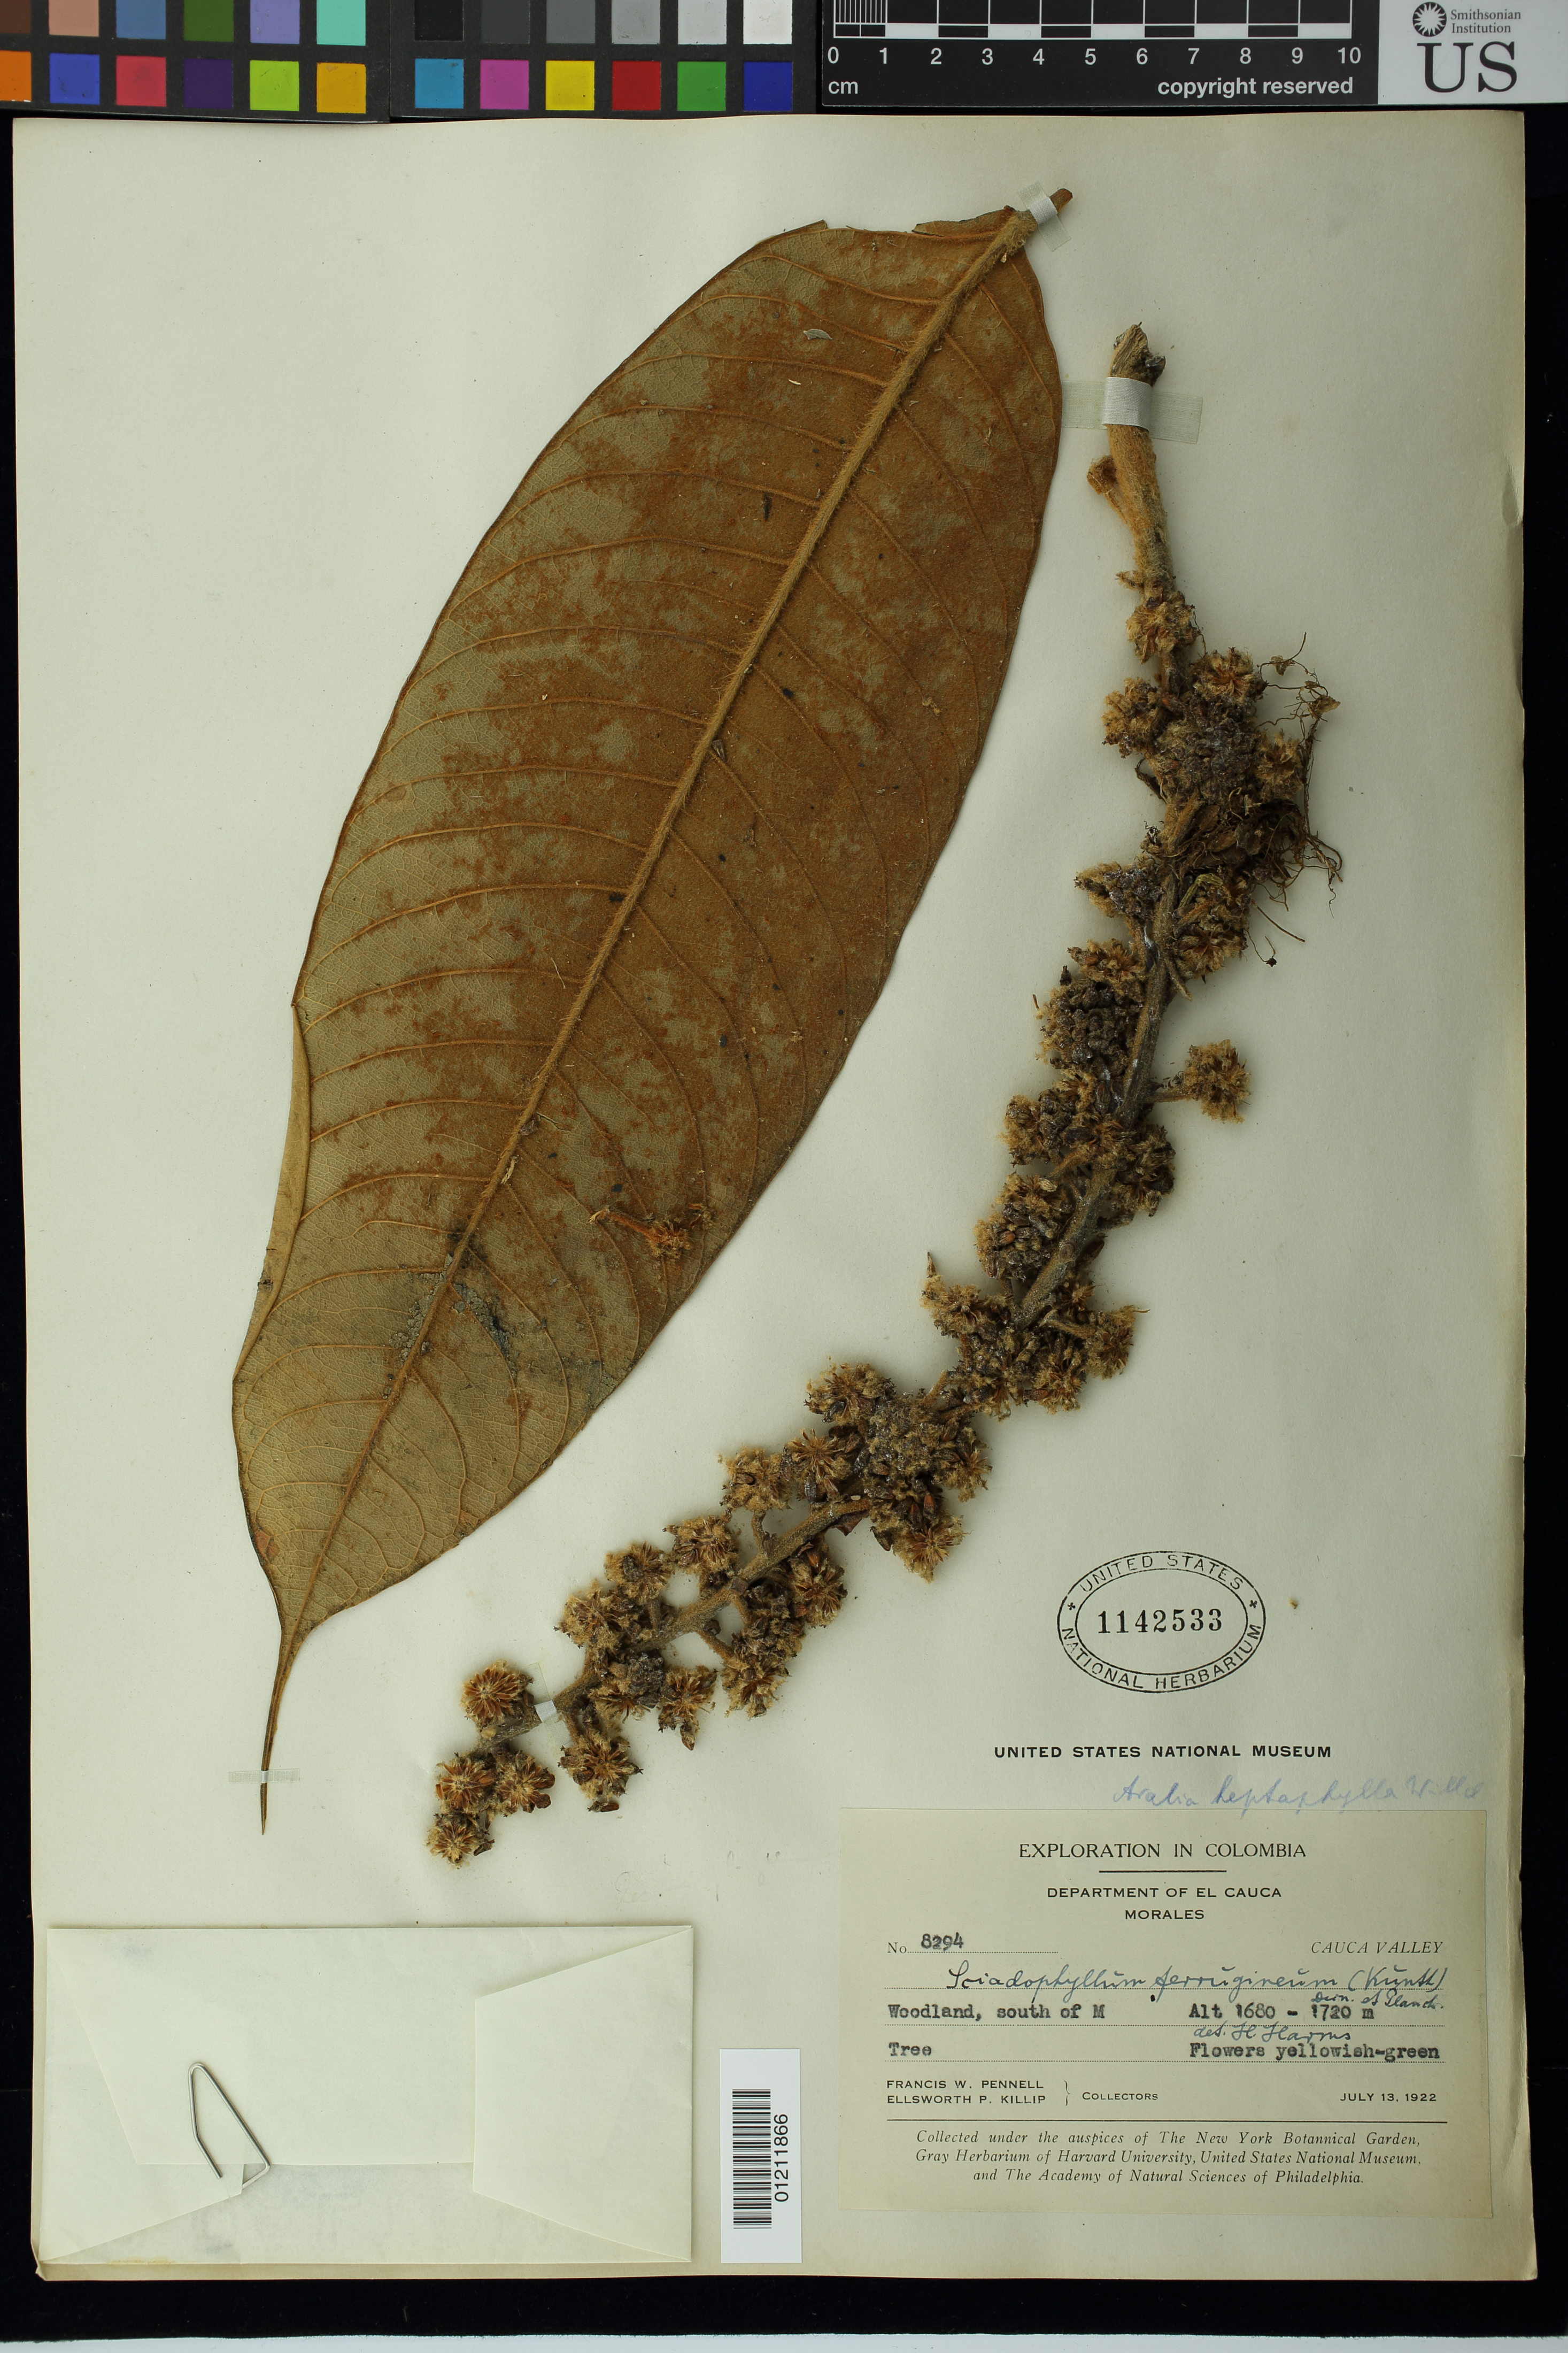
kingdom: Plantae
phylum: Tracheophyta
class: Magnoliopsida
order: Apiales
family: Araliaceae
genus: Schefflera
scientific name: Schefflera ferruginea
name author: (Willd. ex Schult.) Harms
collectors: F. W. Pennell & E. P. Killip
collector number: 8294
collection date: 1922-07-13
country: Colombia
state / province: Cauca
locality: Department of El Cauca - Morales. Cauca Valley. Woodland, south of M.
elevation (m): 1680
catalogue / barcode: US 1142533